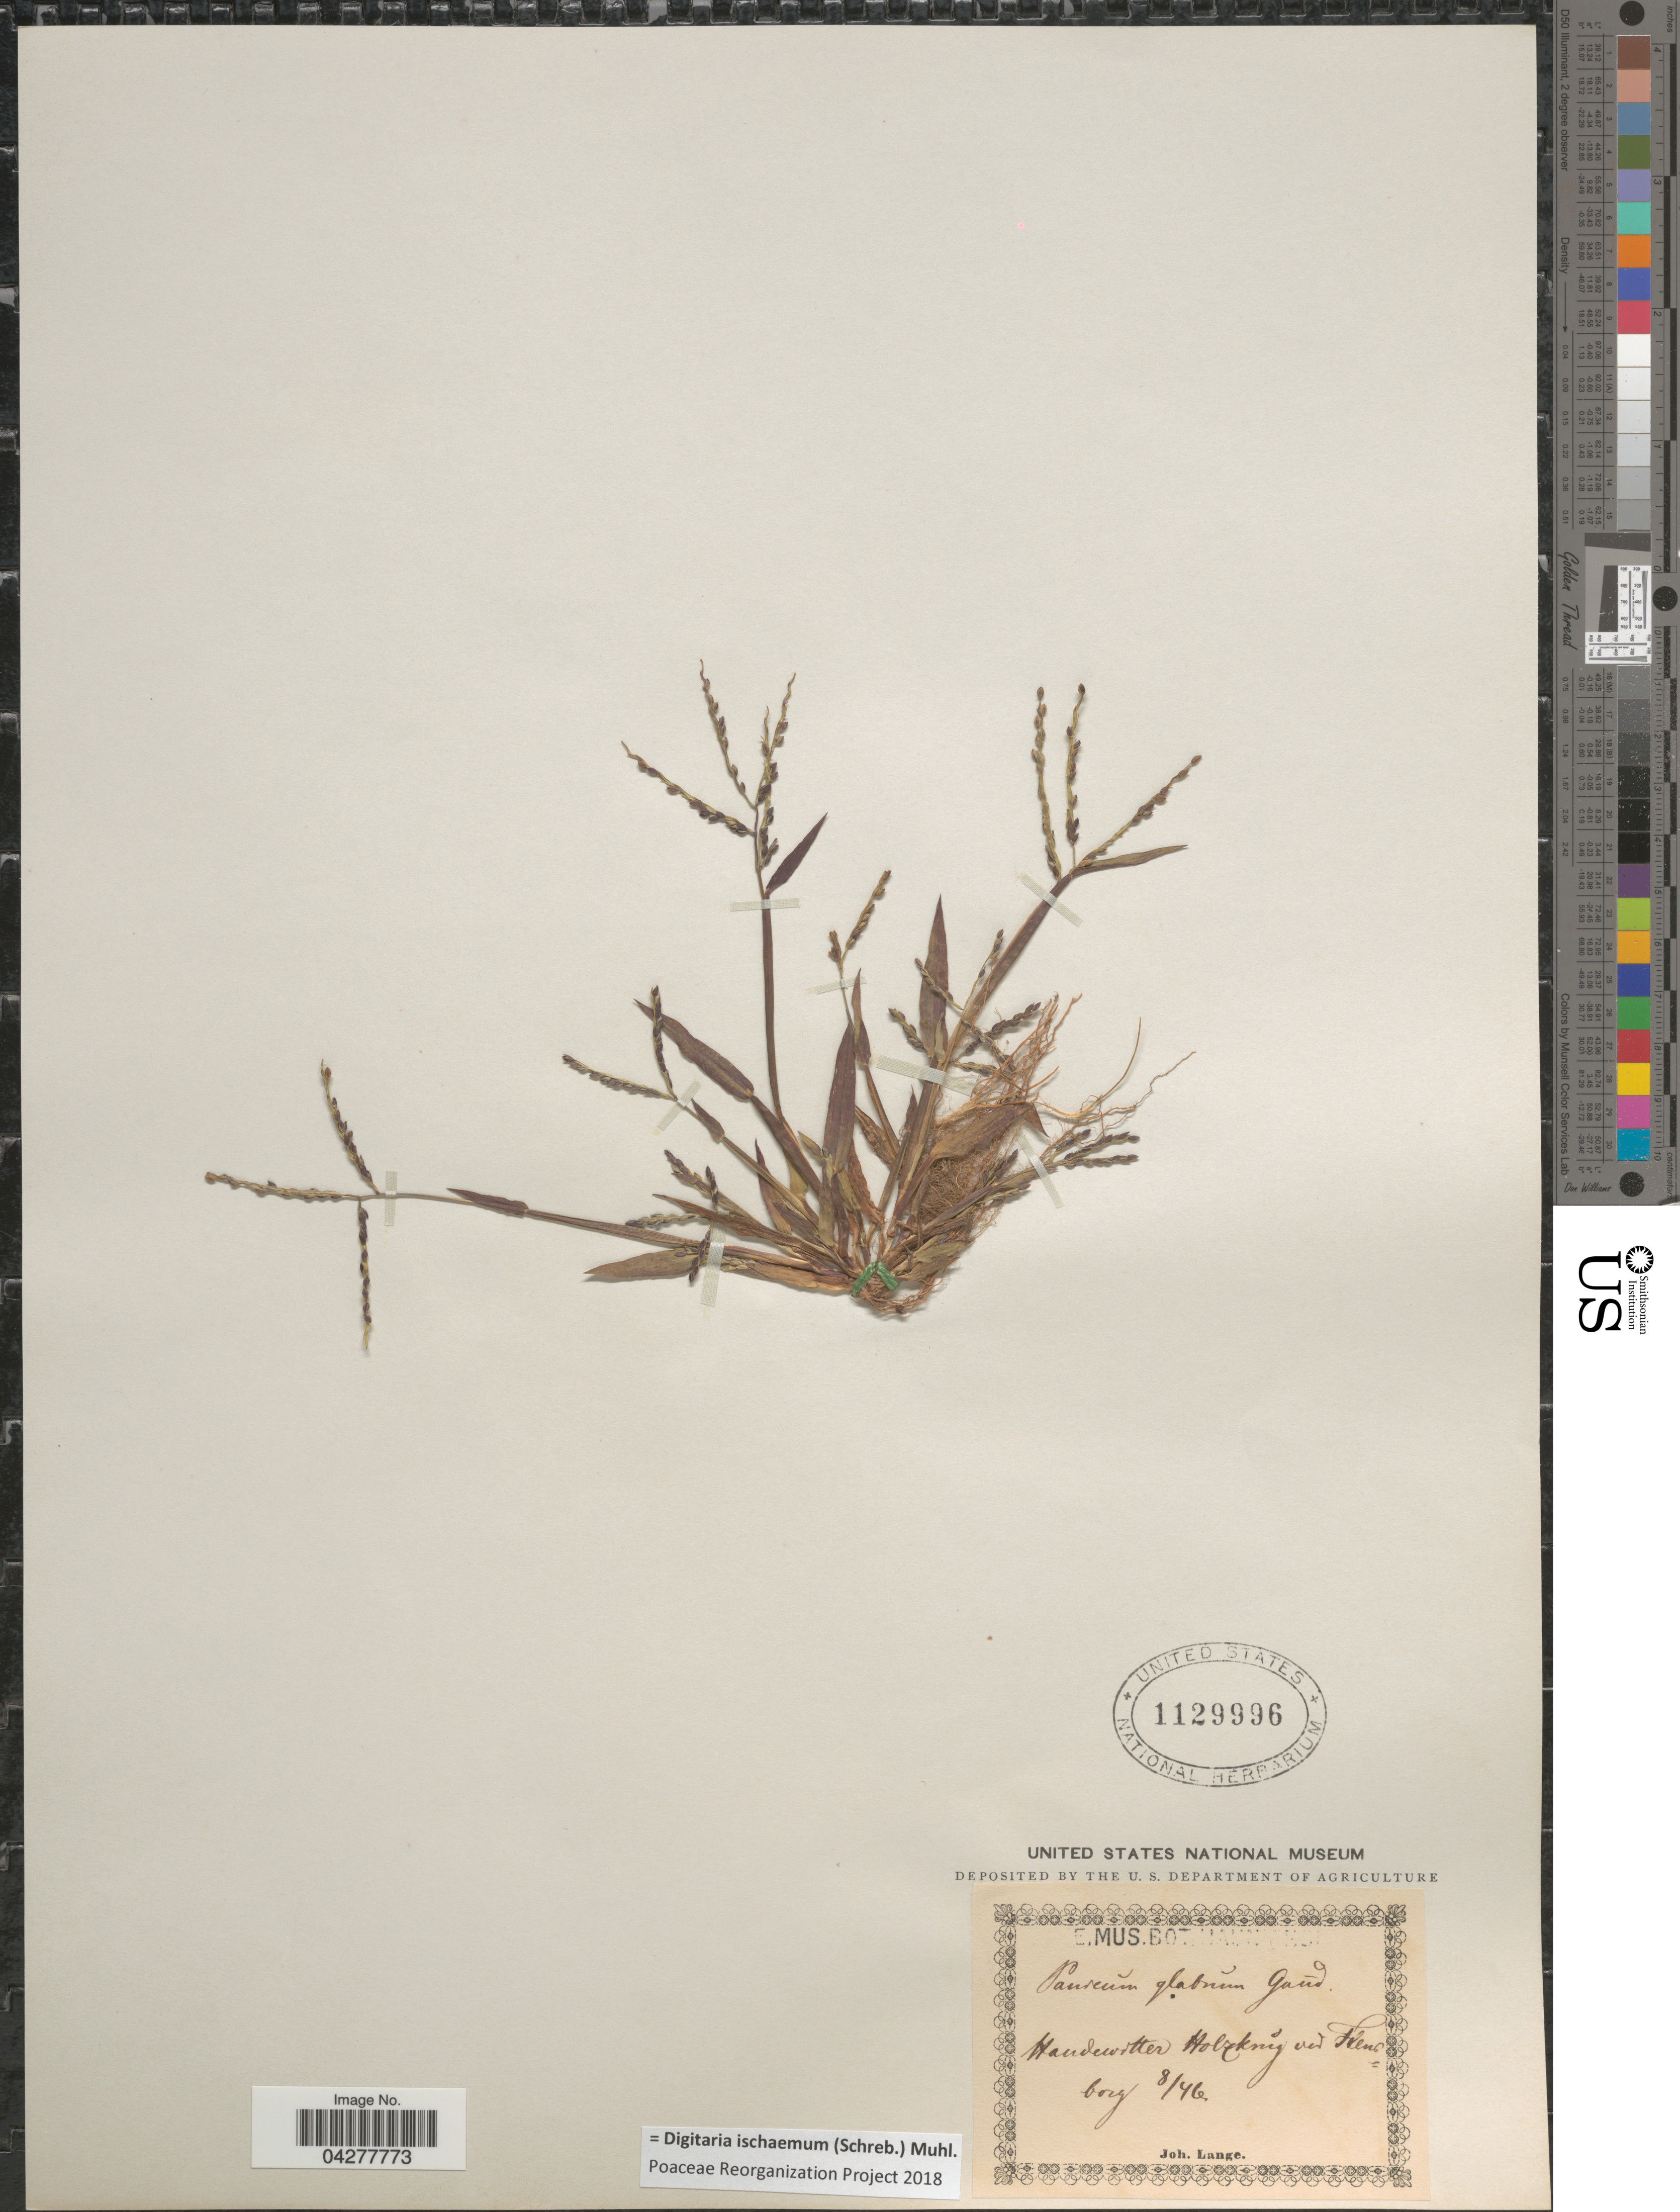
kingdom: Plantae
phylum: Tracheophyta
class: Liliopsida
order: Poales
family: Poaceae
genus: Digitaria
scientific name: Digitaria ischaemum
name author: (Schreber) Schreber ex Muhl.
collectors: J. M. C. Lange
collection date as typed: Transcribed d/m/y: /8/46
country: Germany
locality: Handewitter Holzknig ved Flensborg.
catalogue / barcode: US 1129996